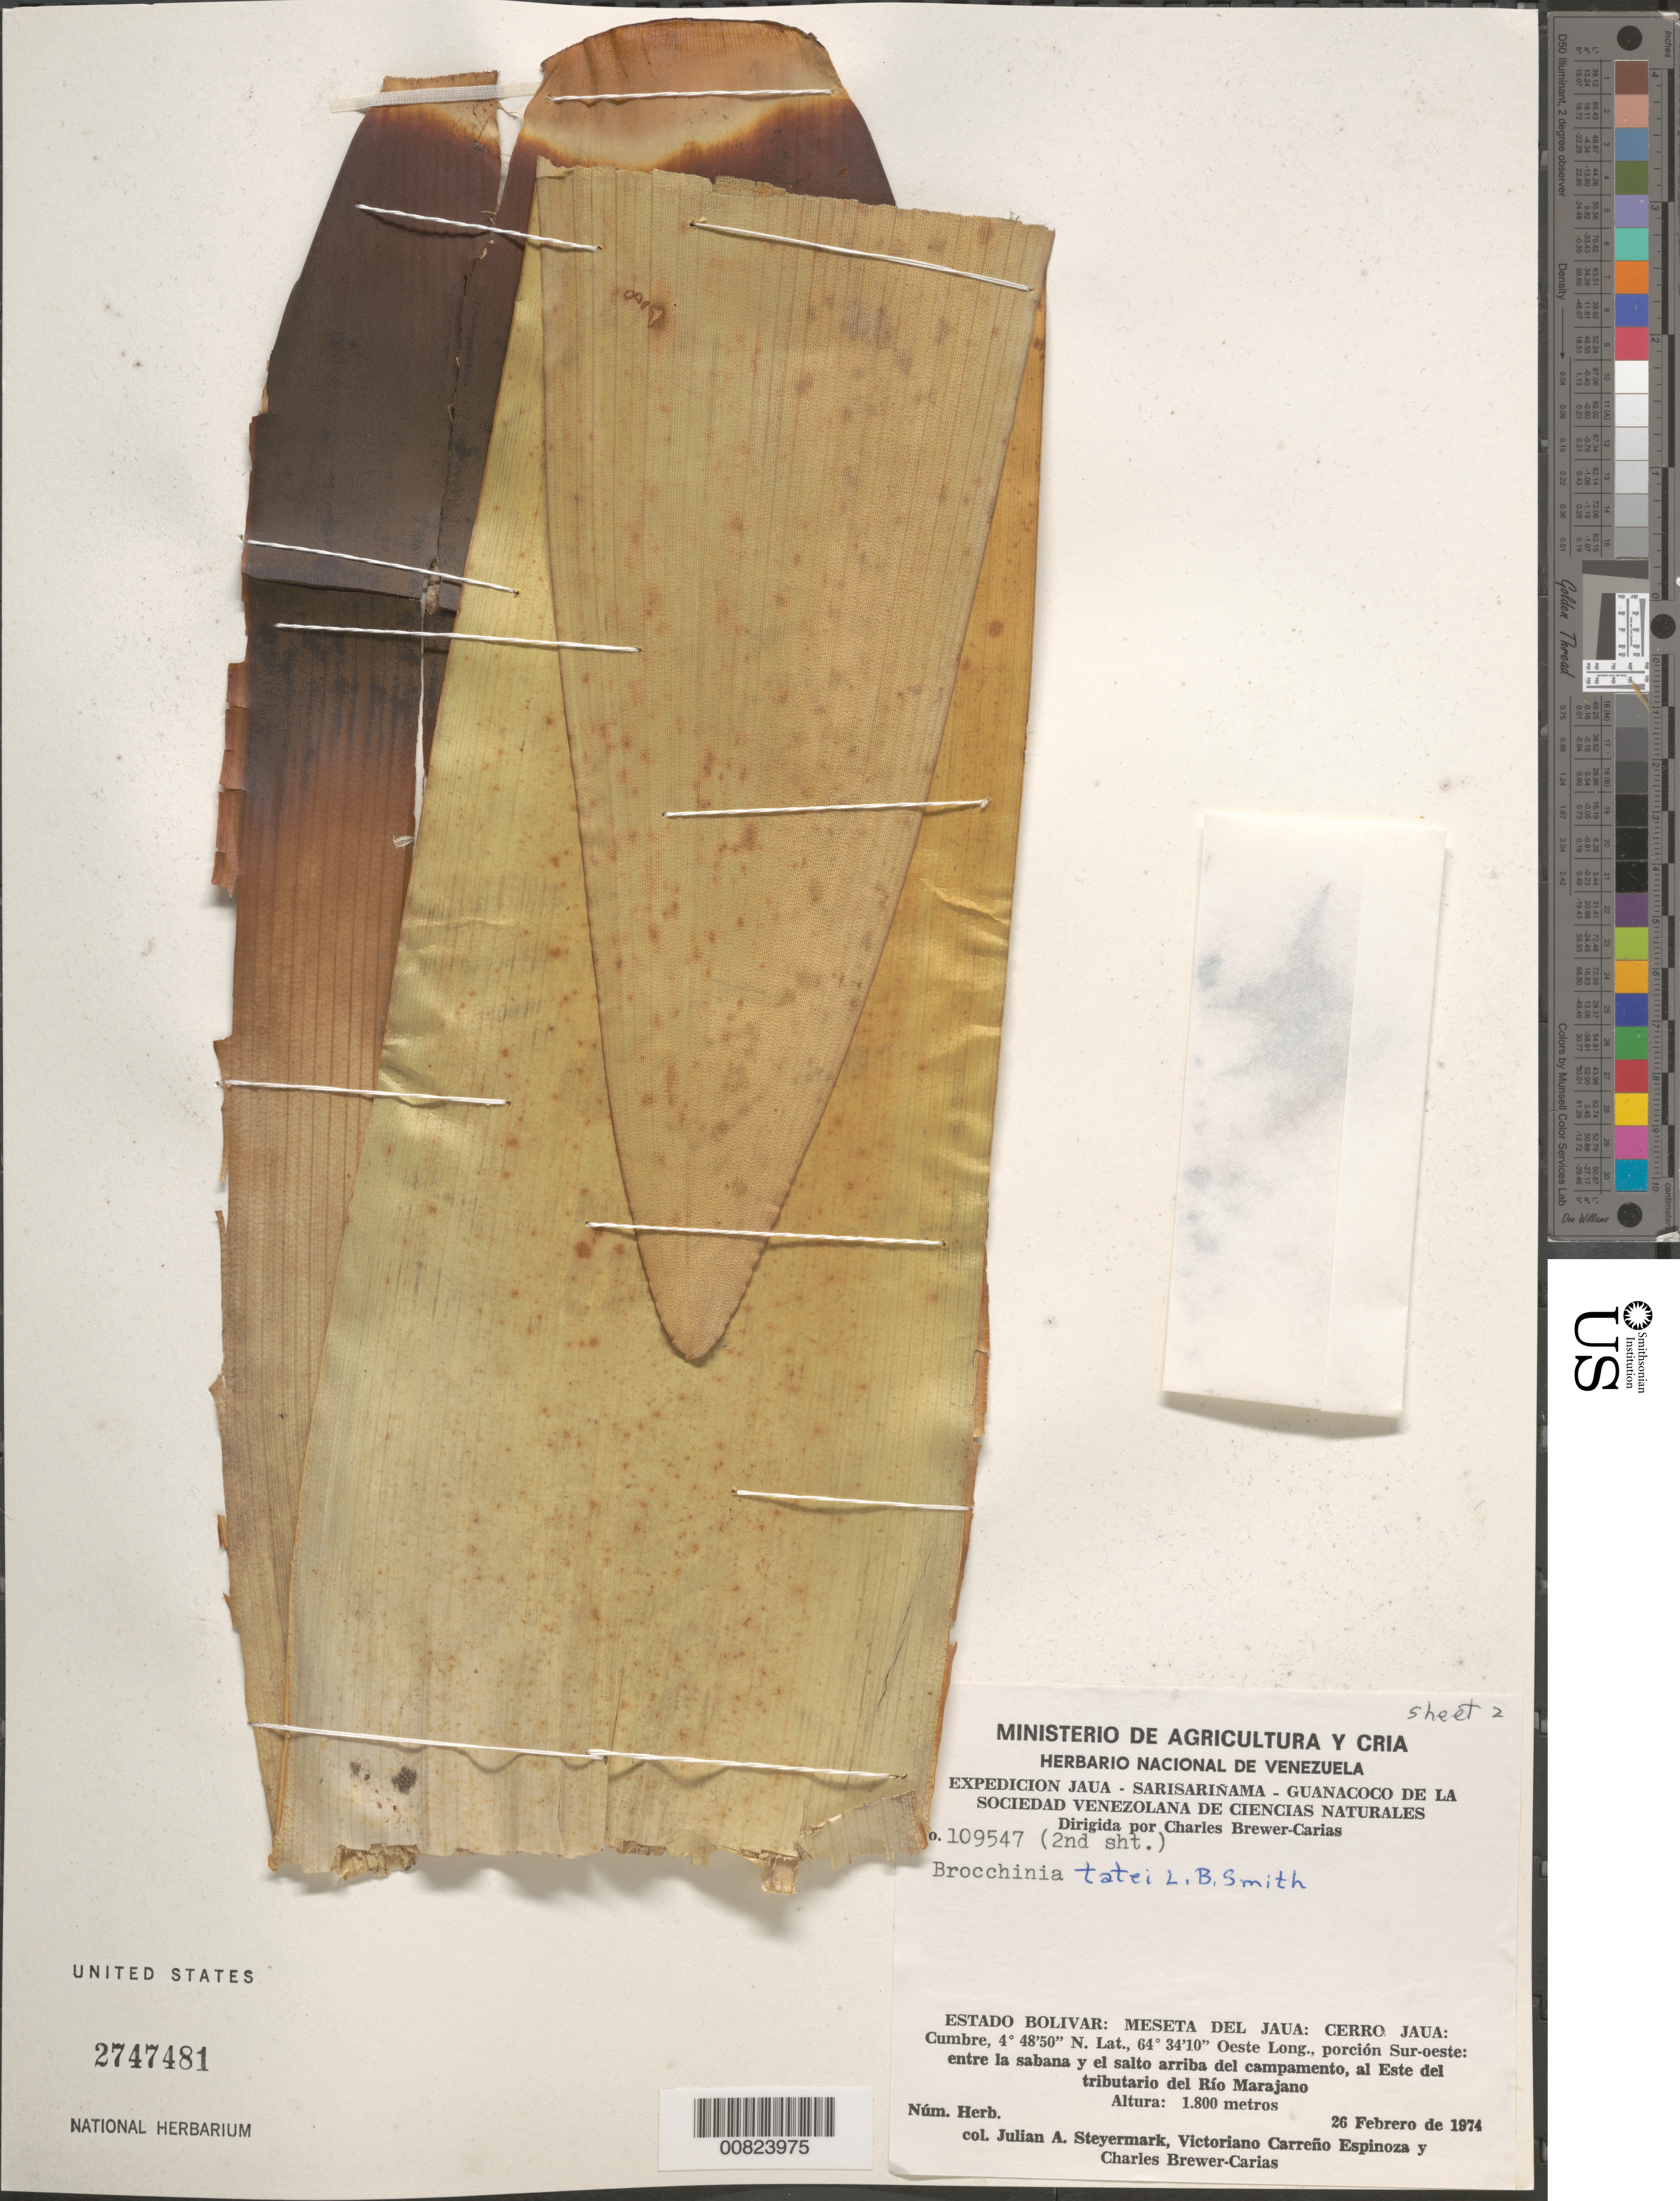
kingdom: Plantae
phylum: Tracheophyta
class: Liliopsida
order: Poales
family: Bromeliaceae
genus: Brocchinia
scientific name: Brocchinia tatei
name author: L.B. Sm.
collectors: J. Steyermark, V. Carreño E. & C. Brewer-Carias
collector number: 109547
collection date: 1974-02-26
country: Venezuela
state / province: Bolivar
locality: Meseta del Jaua: Cerro Jaua: Cumbre, porción Sur-oeste: entre la sabana y el salto arriba del campamento, al Este del tributario del Río Marajano.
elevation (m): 1800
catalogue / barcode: US 2747481